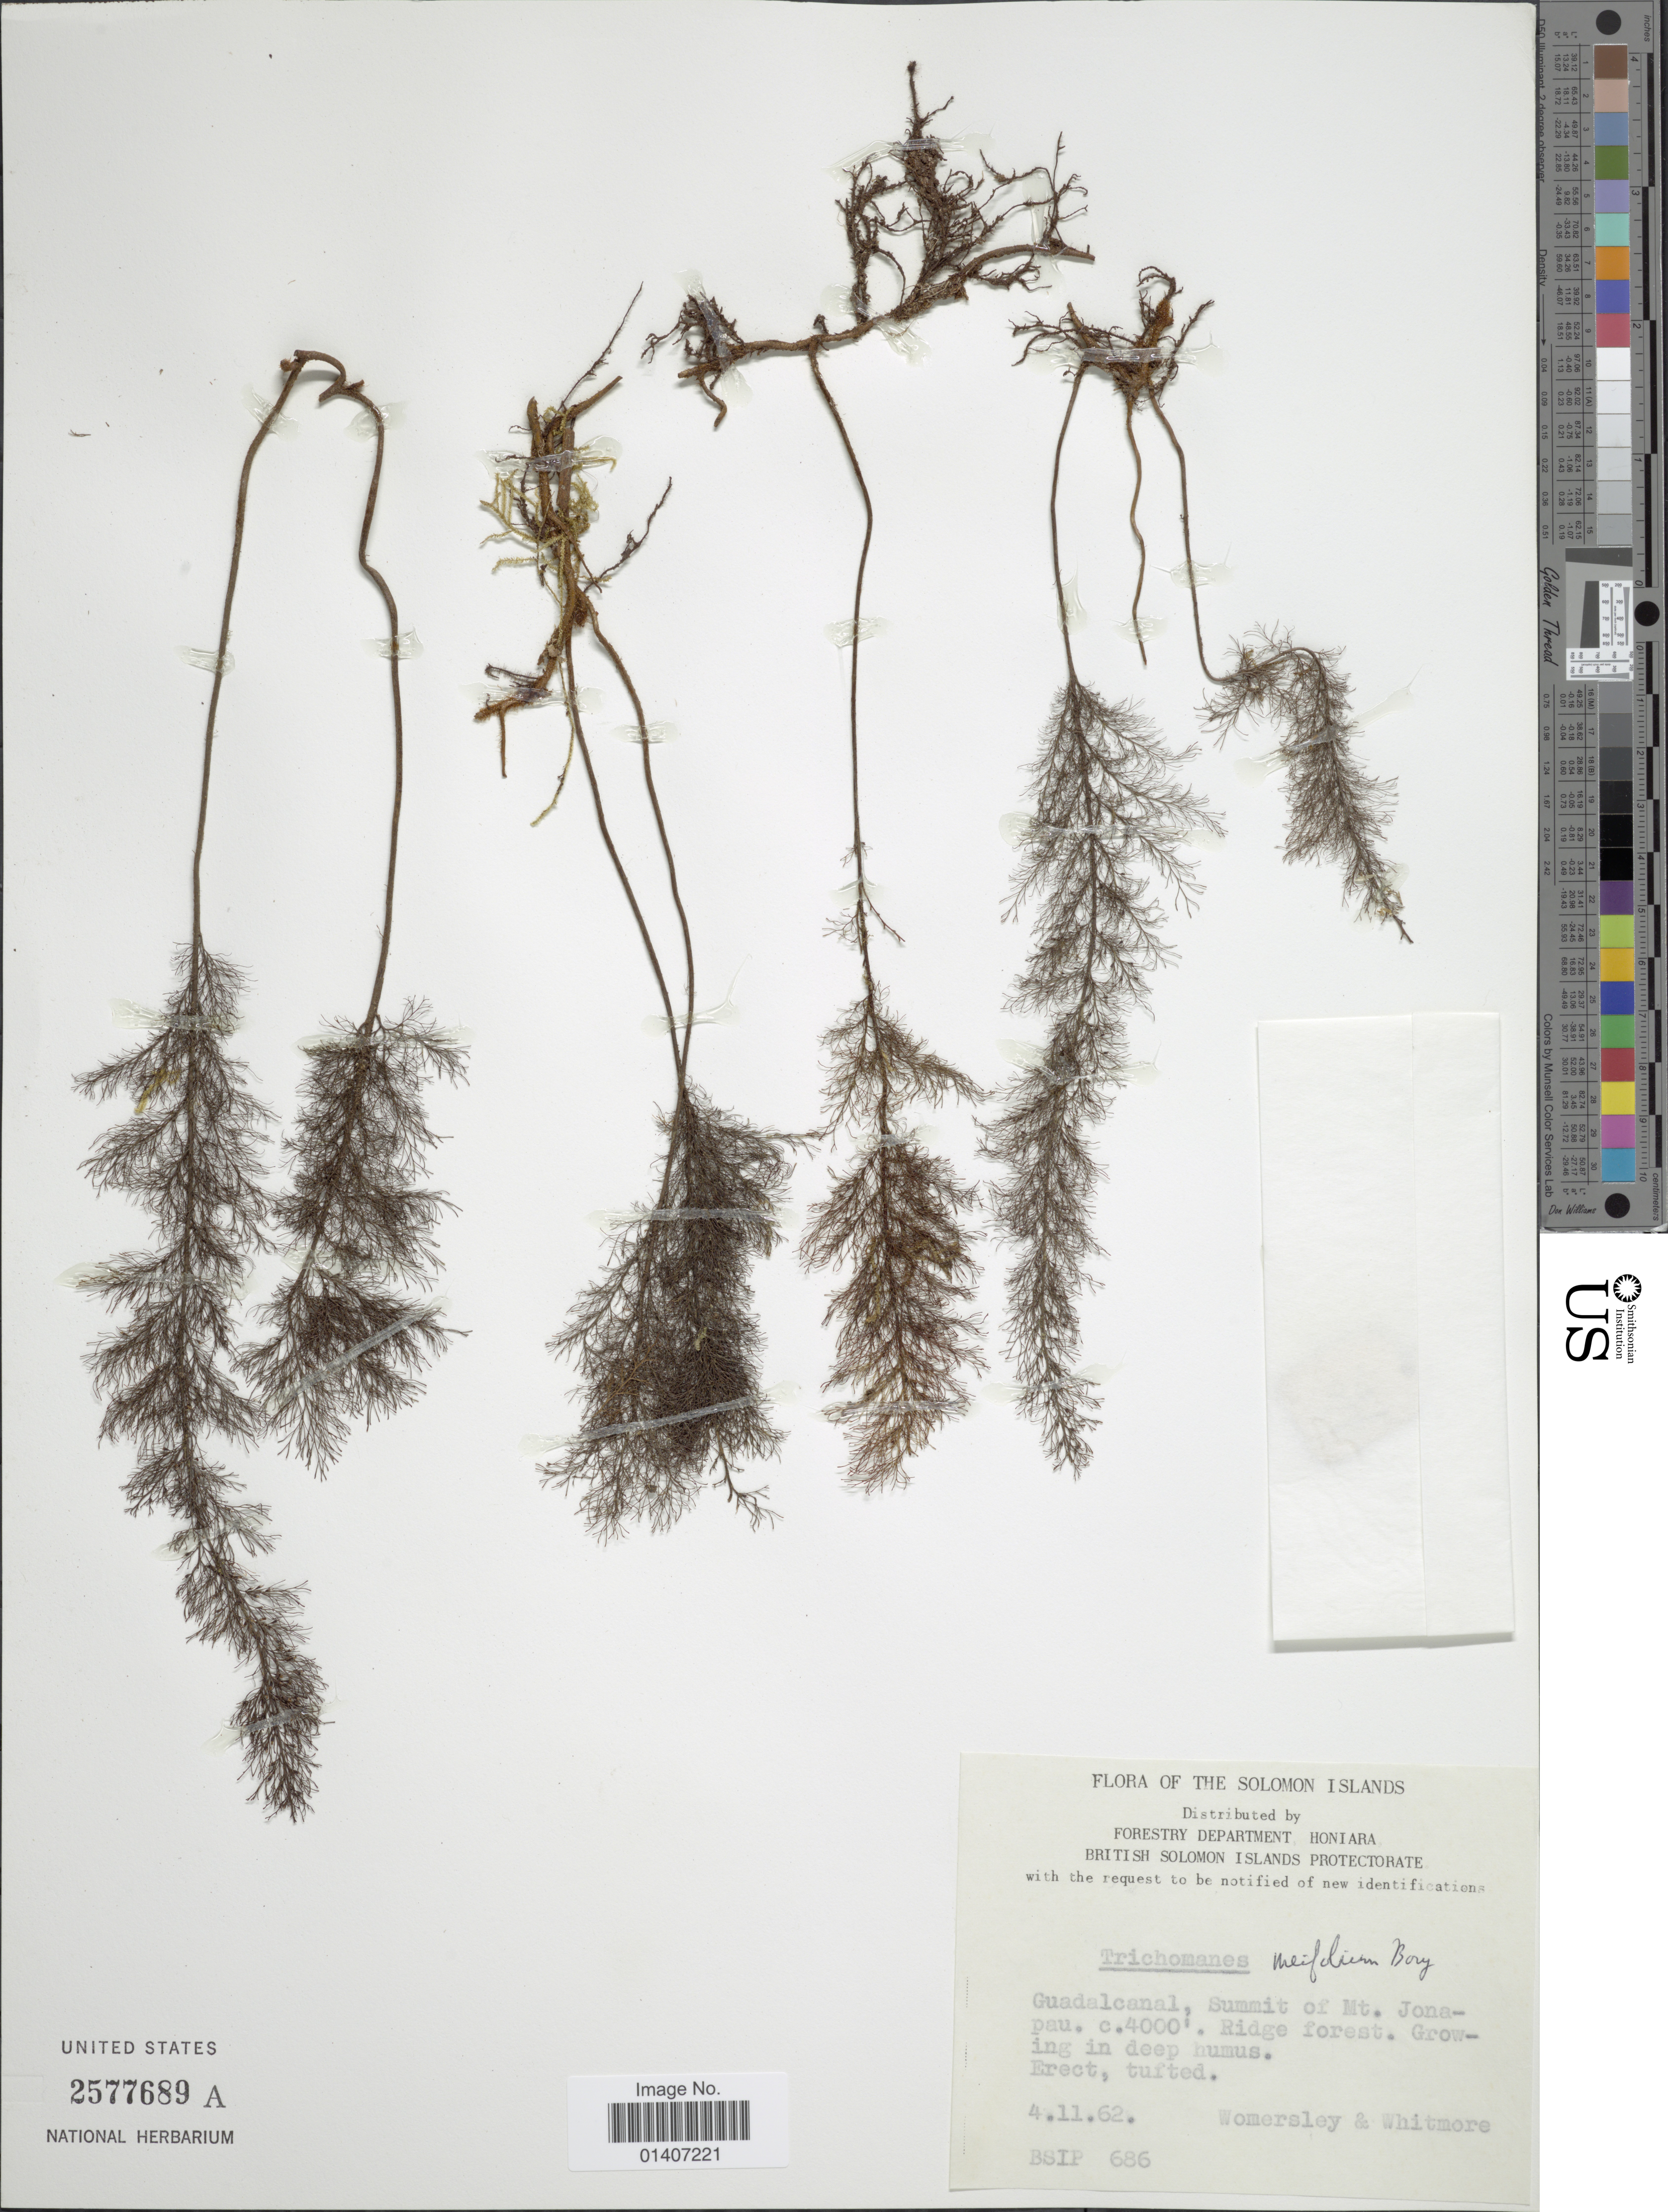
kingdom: Plantae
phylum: Tracheophyta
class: Polypodiopsida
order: Hymenophyllales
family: Hymenophyllaceae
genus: Abrodictyum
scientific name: Abrodictyum meifolium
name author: (Bory) Ebihara & K. Iwats.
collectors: J. S. Womersley & Whitmore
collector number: BSIP686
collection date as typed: Transcribed d/m/y: 4/11/62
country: Solomon Islands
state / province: Solomon Islands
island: Guadalcanal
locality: Guadalcanal, summit of Mt. Jonapau, ridge forest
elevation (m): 1219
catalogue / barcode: US 2577689A